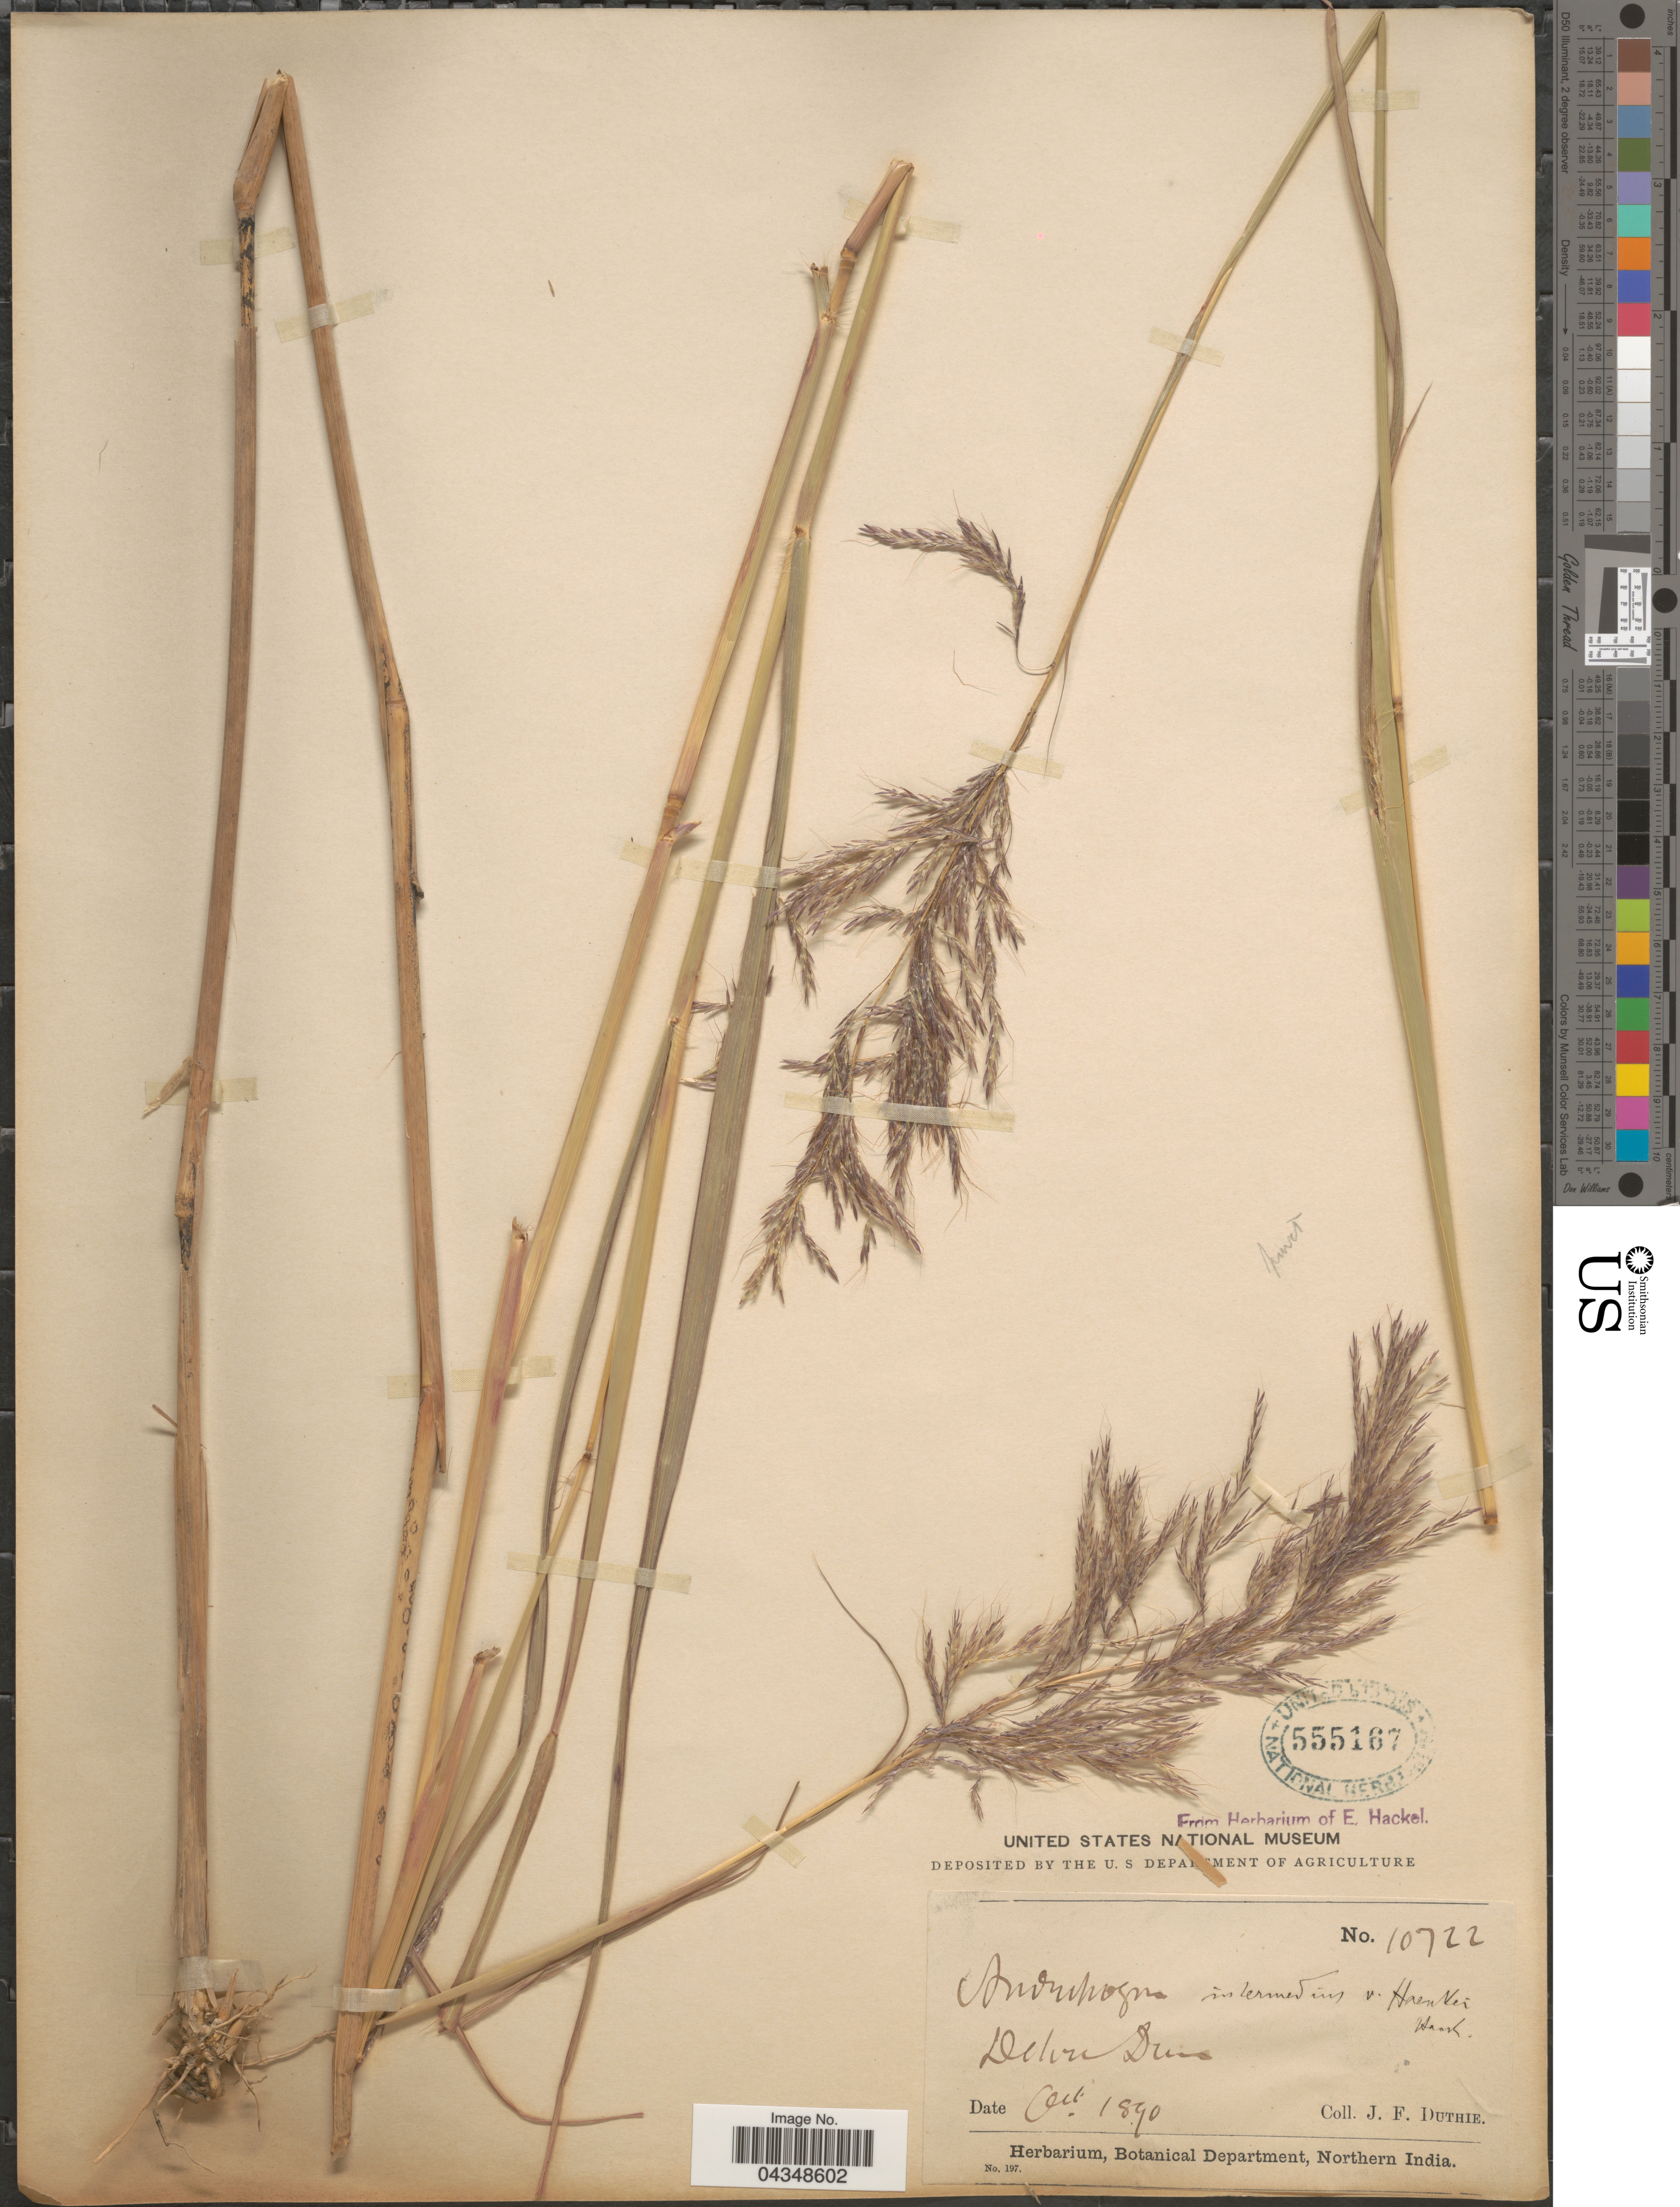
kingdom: Plantae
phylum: Tracheophyta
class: Liliopsida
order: Poales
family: Poaceae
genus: Bothriochloa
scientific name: Bothriochloa bladhii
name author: (Retz.) S.T. Blake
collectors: J. F. Duthie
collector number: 10722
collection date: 1890-10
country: India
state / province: Uttarakhand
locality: Dehra Dun.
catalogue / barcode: US 555167